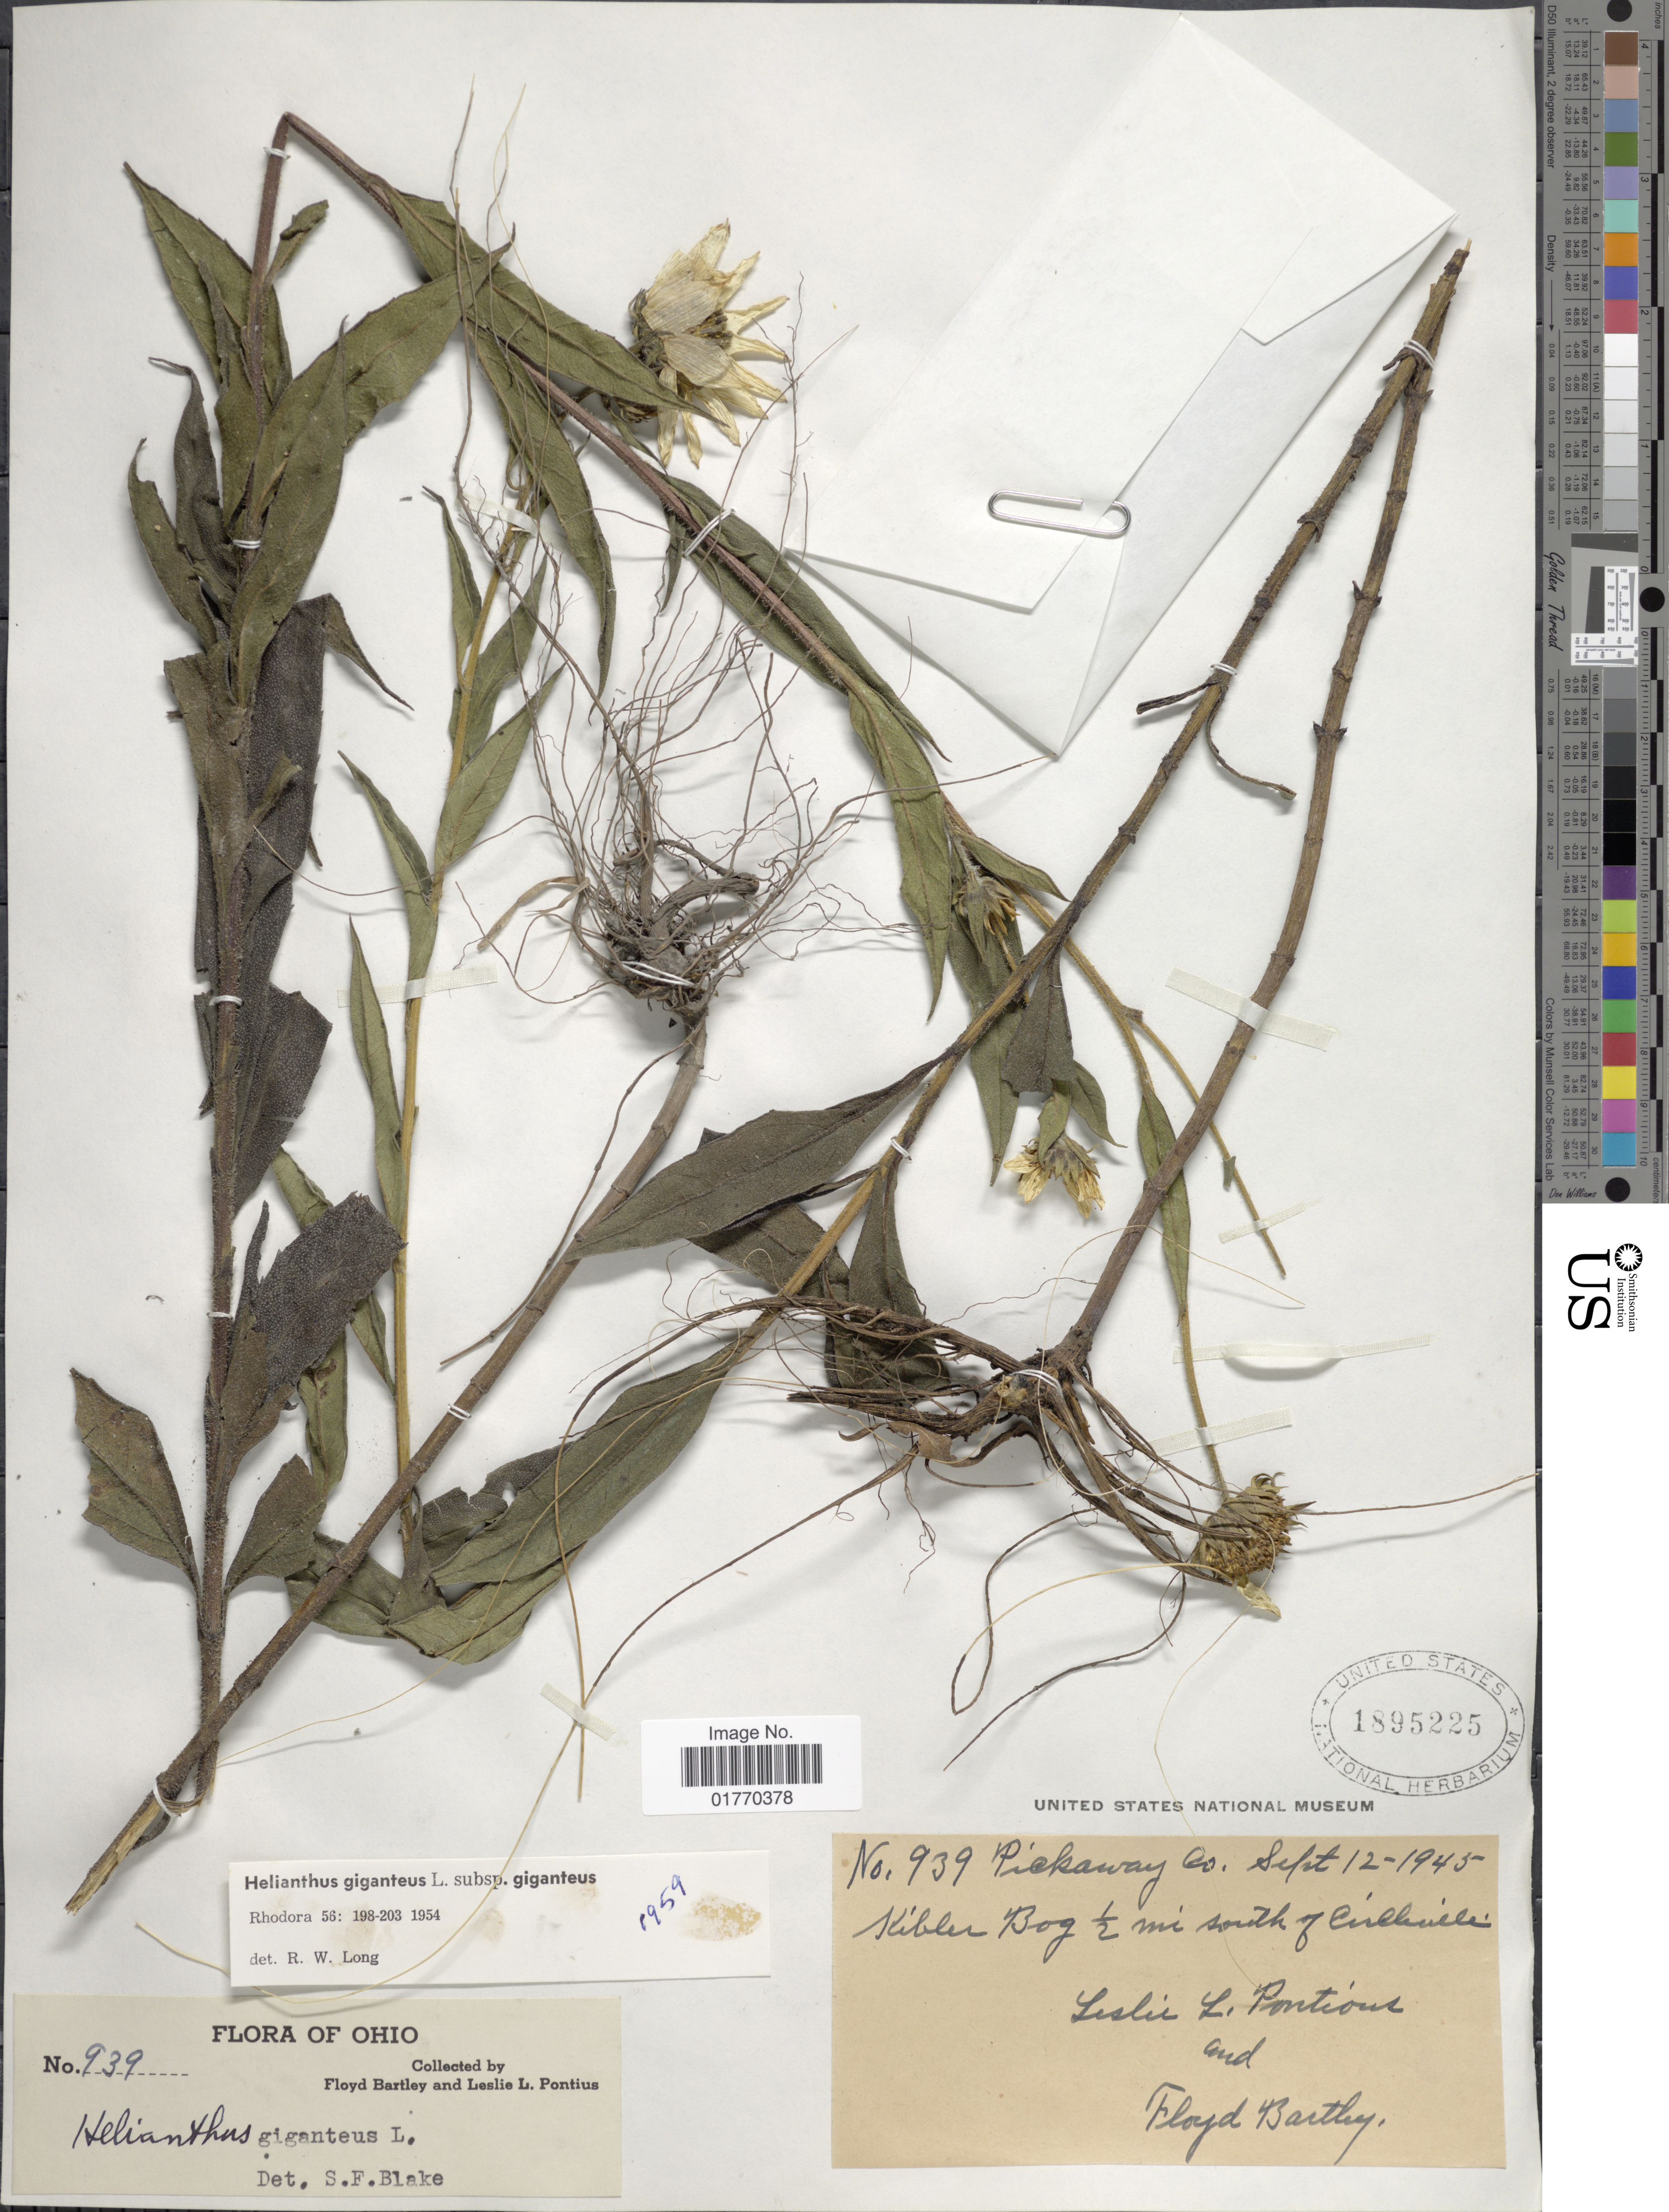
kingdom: Plantae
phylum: Tracheophyta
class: Magnoliopsida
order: Asterales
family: Asteraceae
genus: Helianthus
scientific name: Helianthus giganteus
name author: L.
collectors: F. Bartley & L. Pontius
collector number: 939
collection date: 1945-09-12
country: United States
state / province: Ohio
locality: Pickaway; Co., Kibler Bog ½ mi. south of Culleville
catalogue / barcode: US 1895225